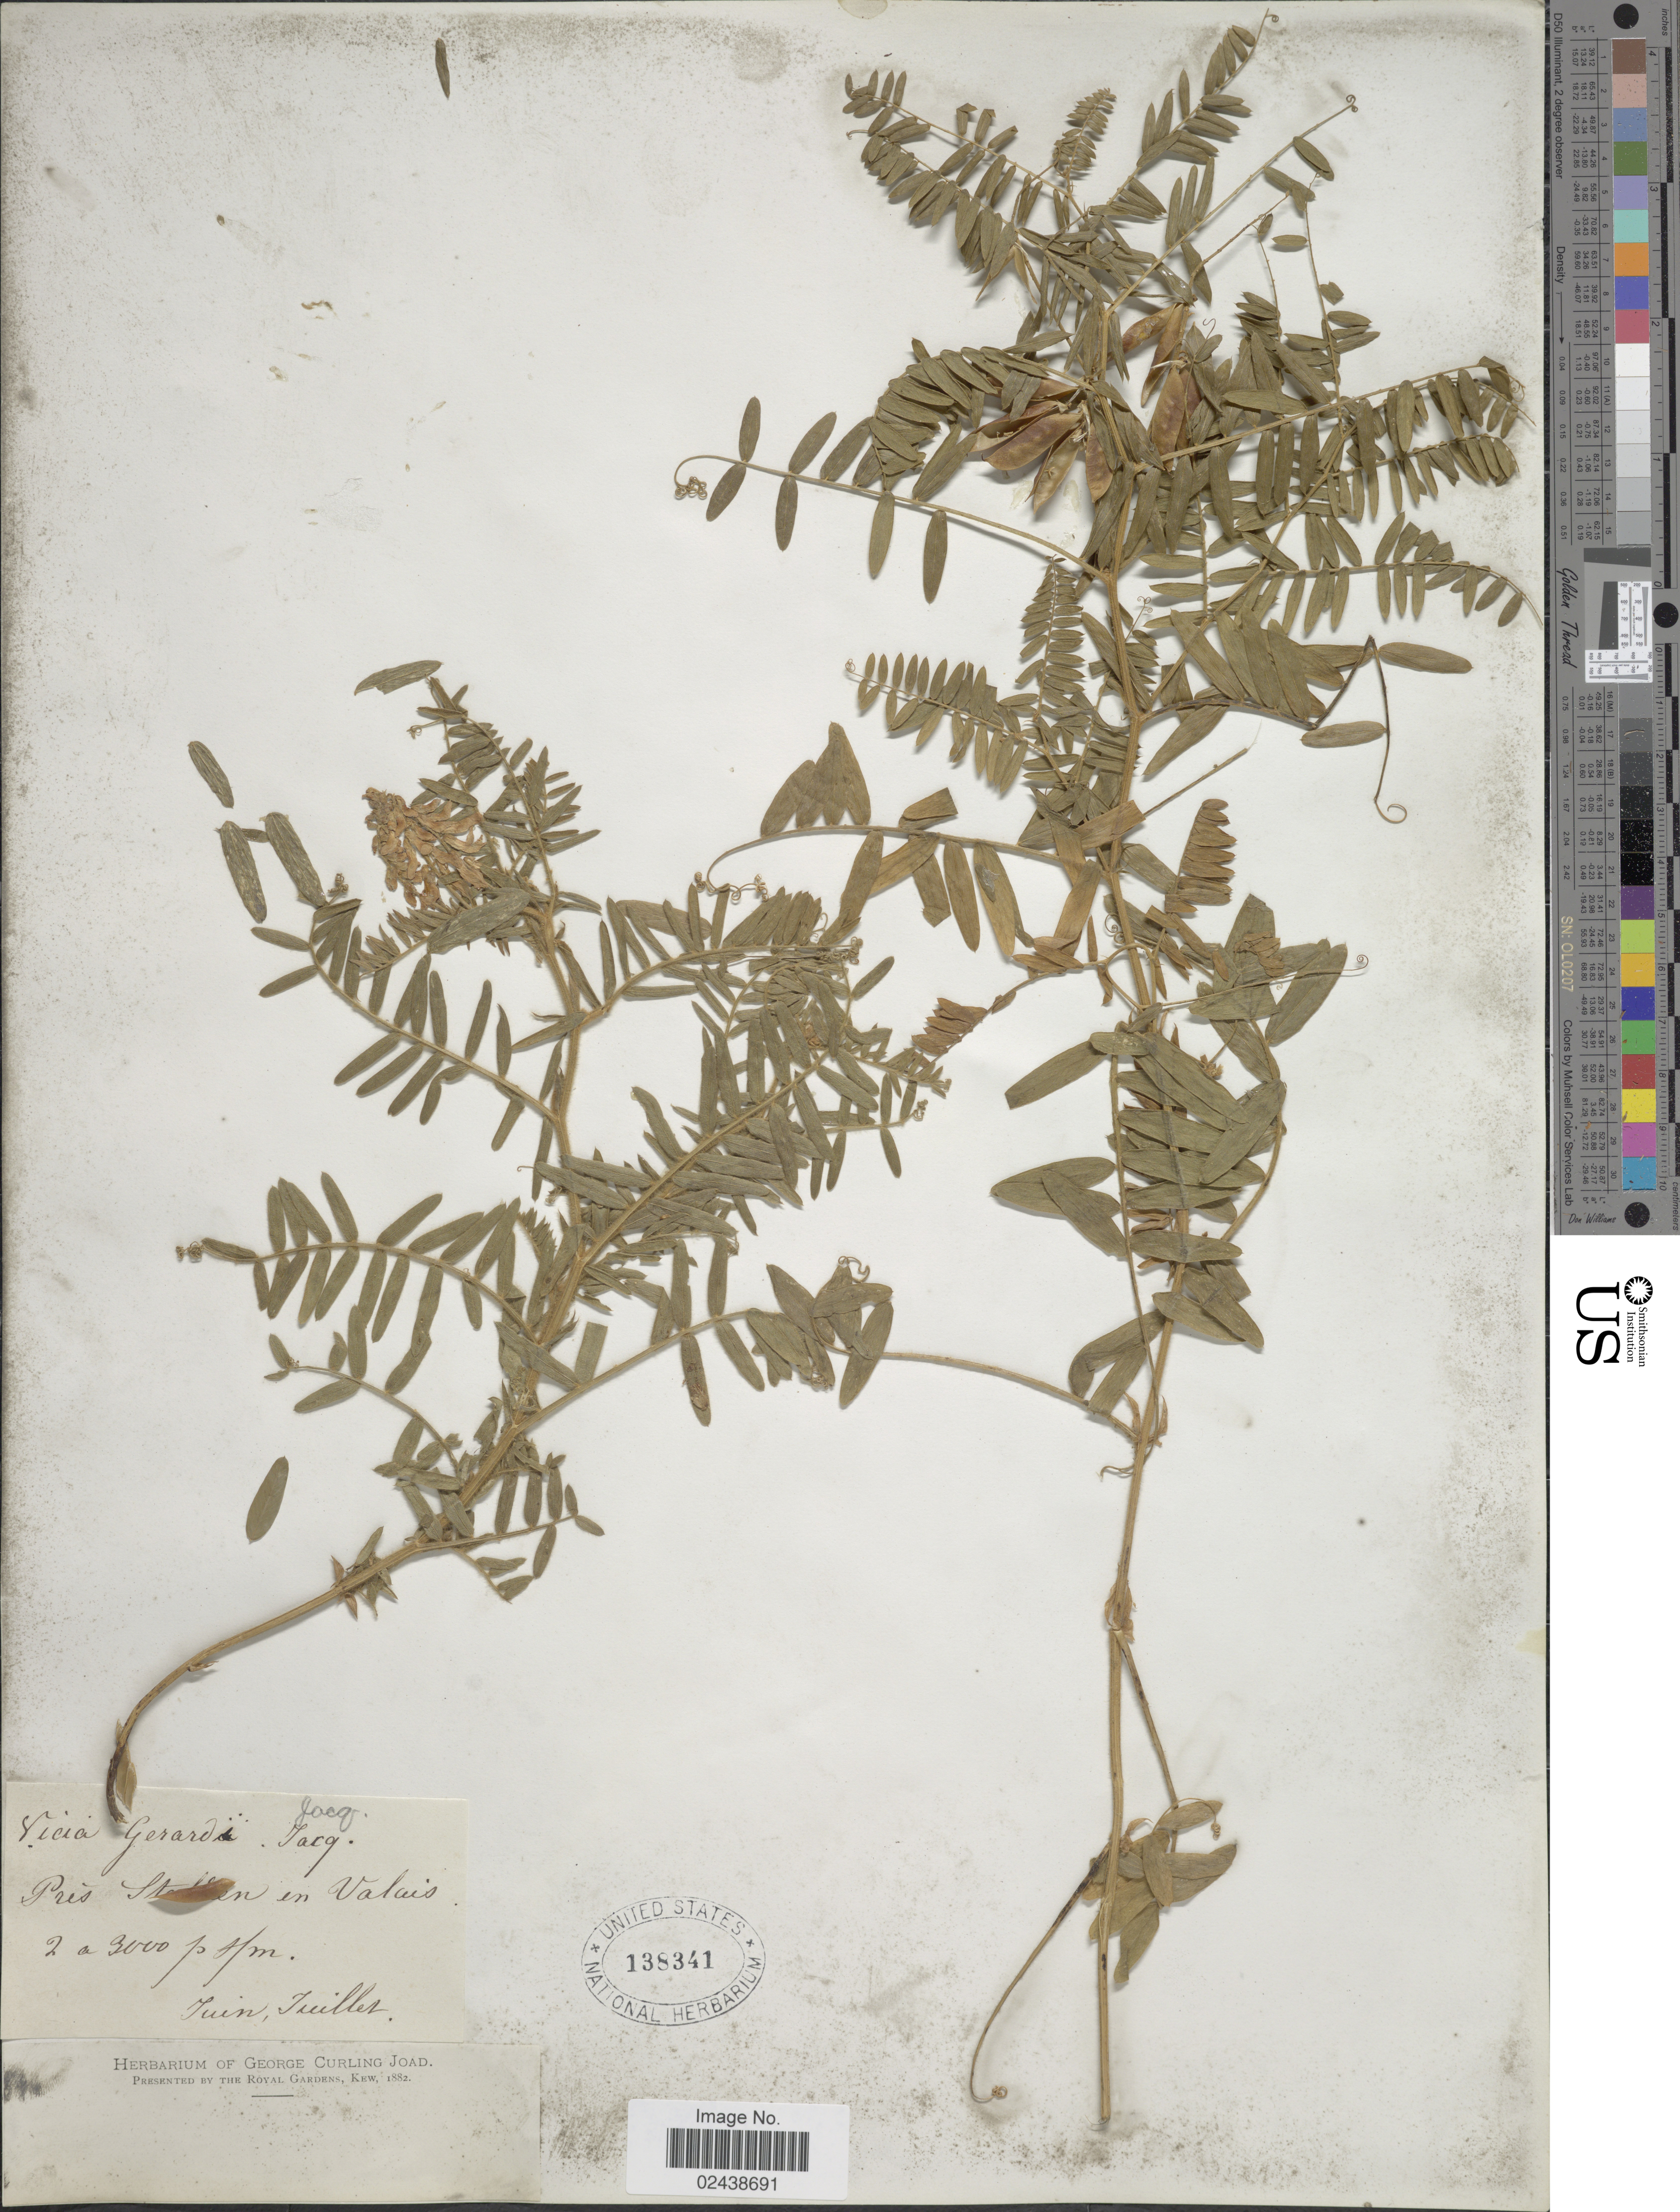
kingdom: Plantae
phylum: Tracheophyta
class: Magnoliopsida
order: Fabales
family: Fabaceae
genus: Vicia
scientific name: Vicia cassubica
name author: L.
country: Switzerland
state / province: Valais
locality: Pres [illegible text] en Valais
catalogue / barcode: US 138341